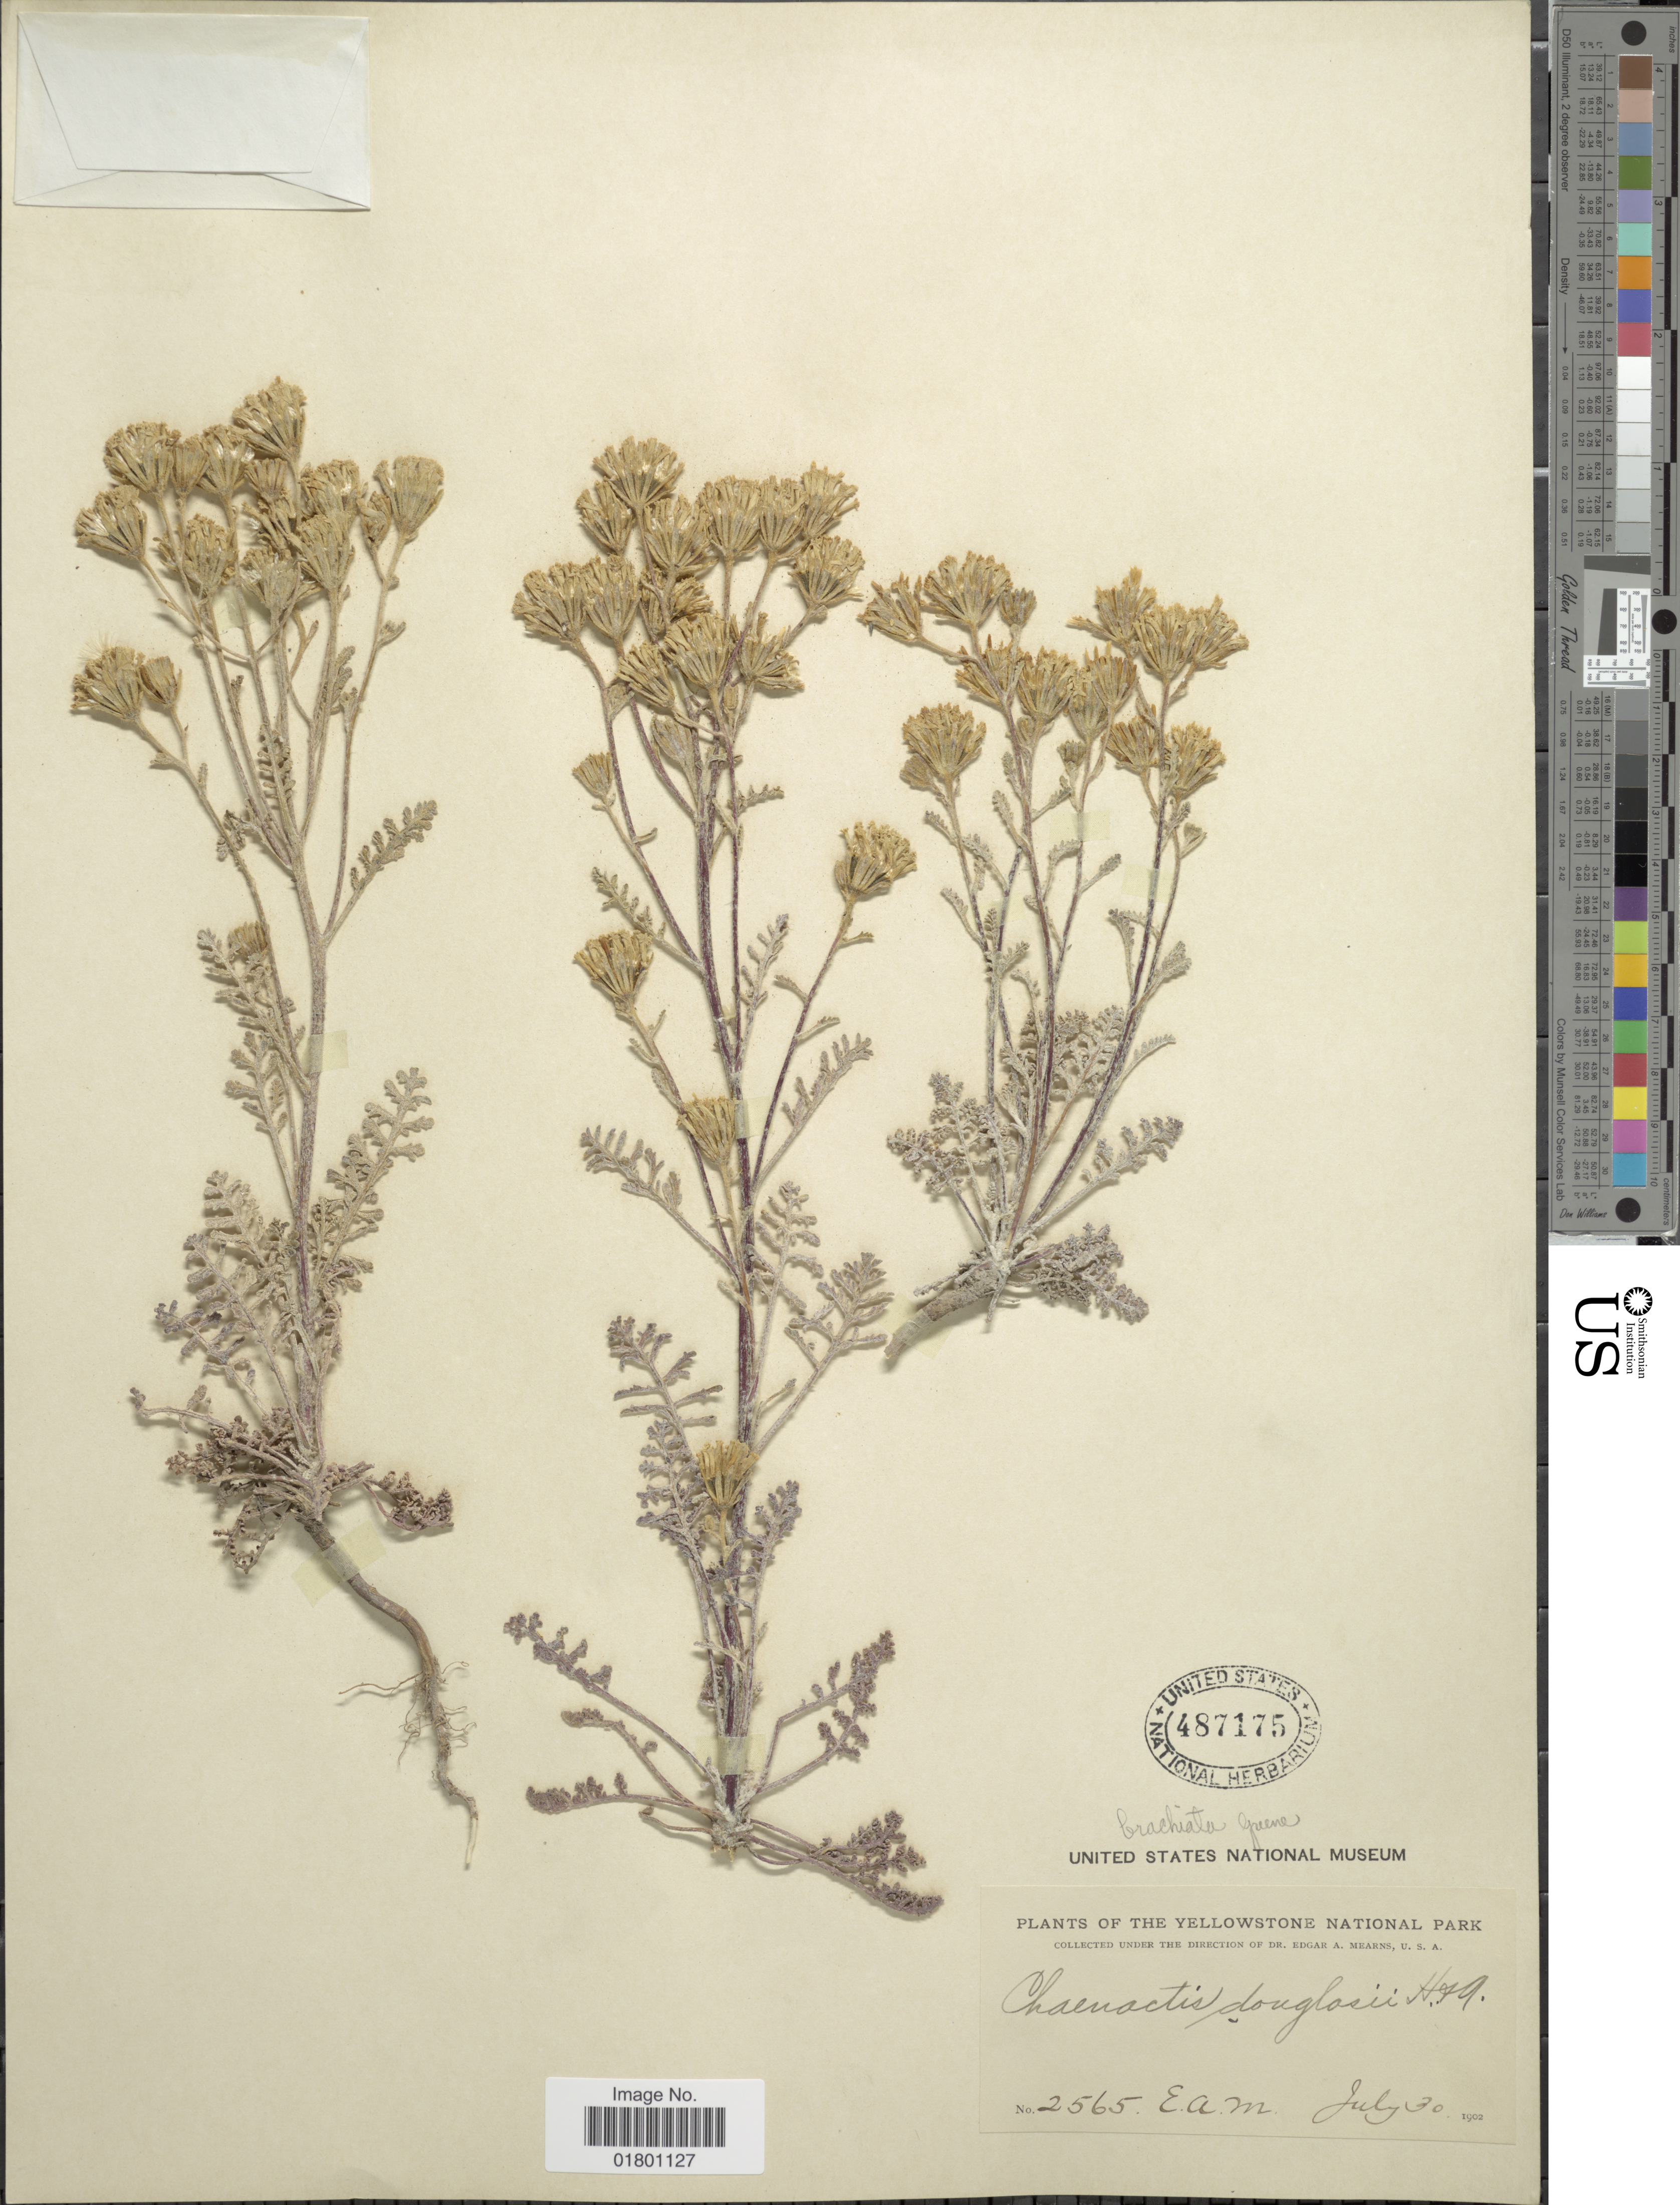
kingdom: Plantae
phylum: Tracheophyta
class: Magnoliopsida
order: Asterales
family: Asteraceae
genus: Chaenactis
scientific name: Chaenactis douglasii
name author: Hook. & Arn.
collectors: E. A. Mearns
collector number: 2565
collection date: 1902-07-30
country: United States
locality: Yellowstone National Park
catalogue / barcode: US 487175